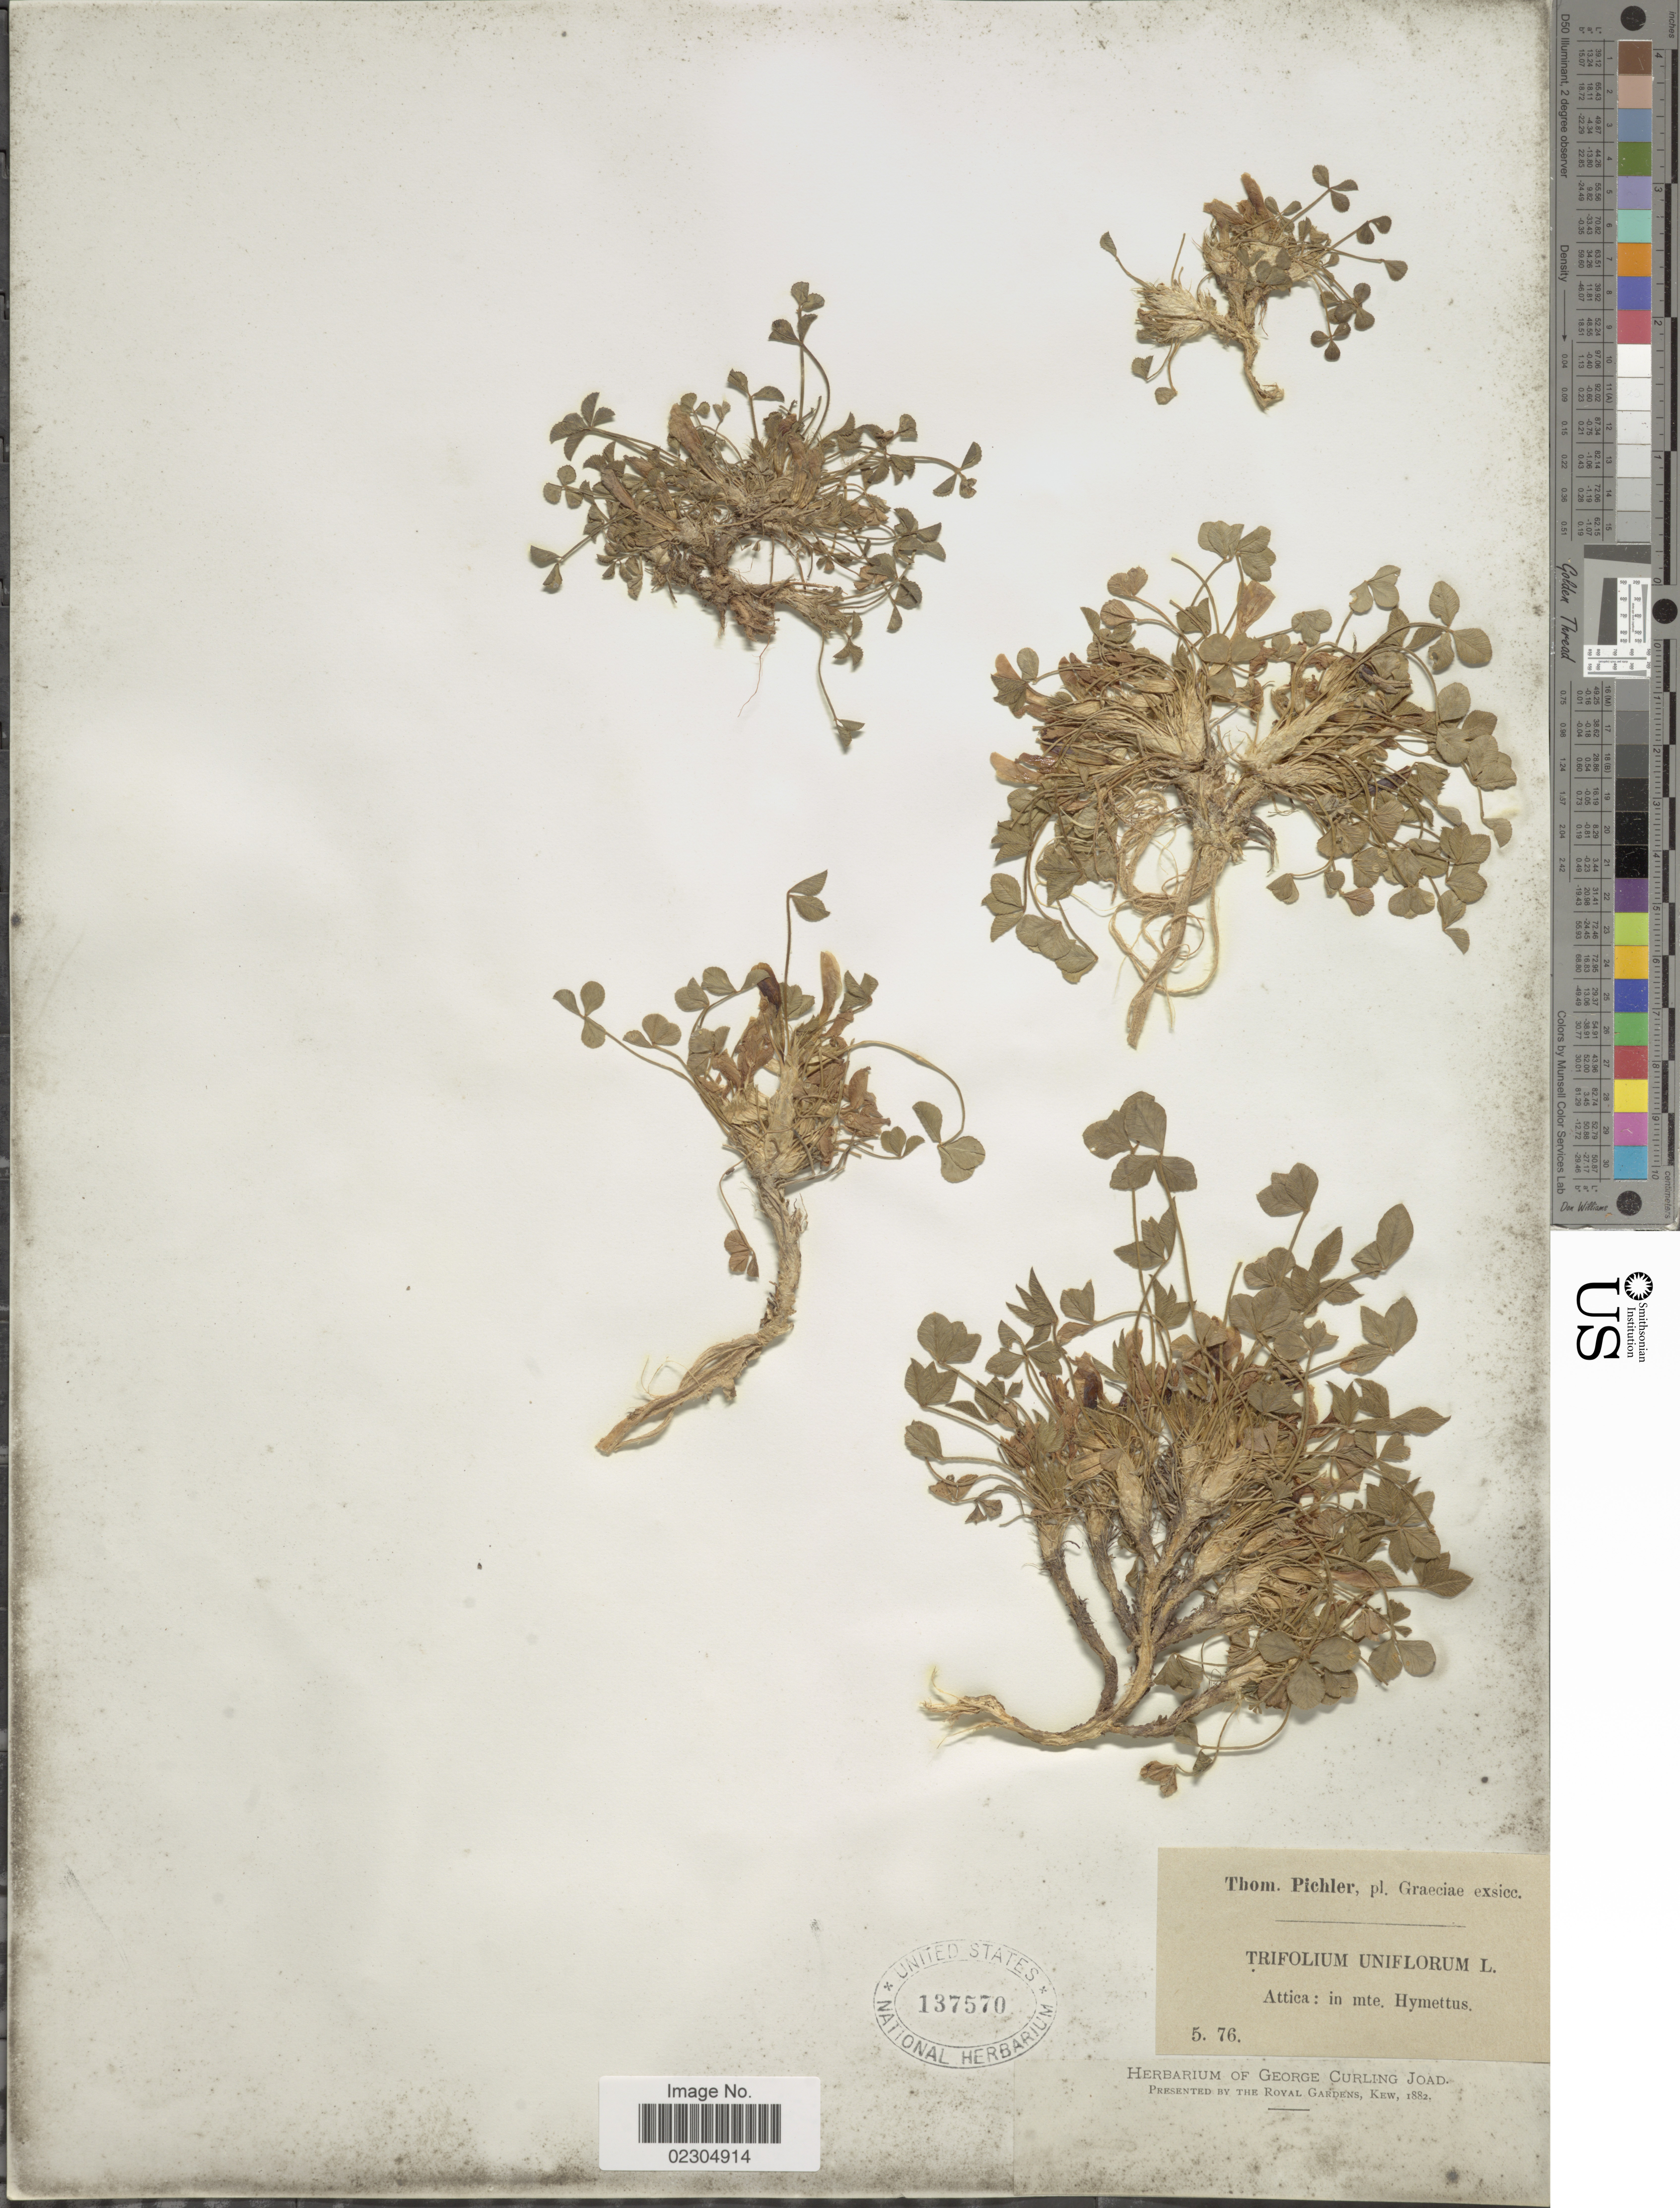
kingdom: Plantae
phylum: Tracheophyta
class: Magnoliopsida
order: Fabales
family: Fabaceae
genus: Trifolium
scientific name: Trifolium uniflorum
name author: L.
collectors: T. Pichler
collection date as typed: Transcribed d/m/y: /5/76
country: Greece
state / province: Attica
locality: Pl. Graeciae exsicc. In mte. Hymettus.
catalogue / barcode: US 137570